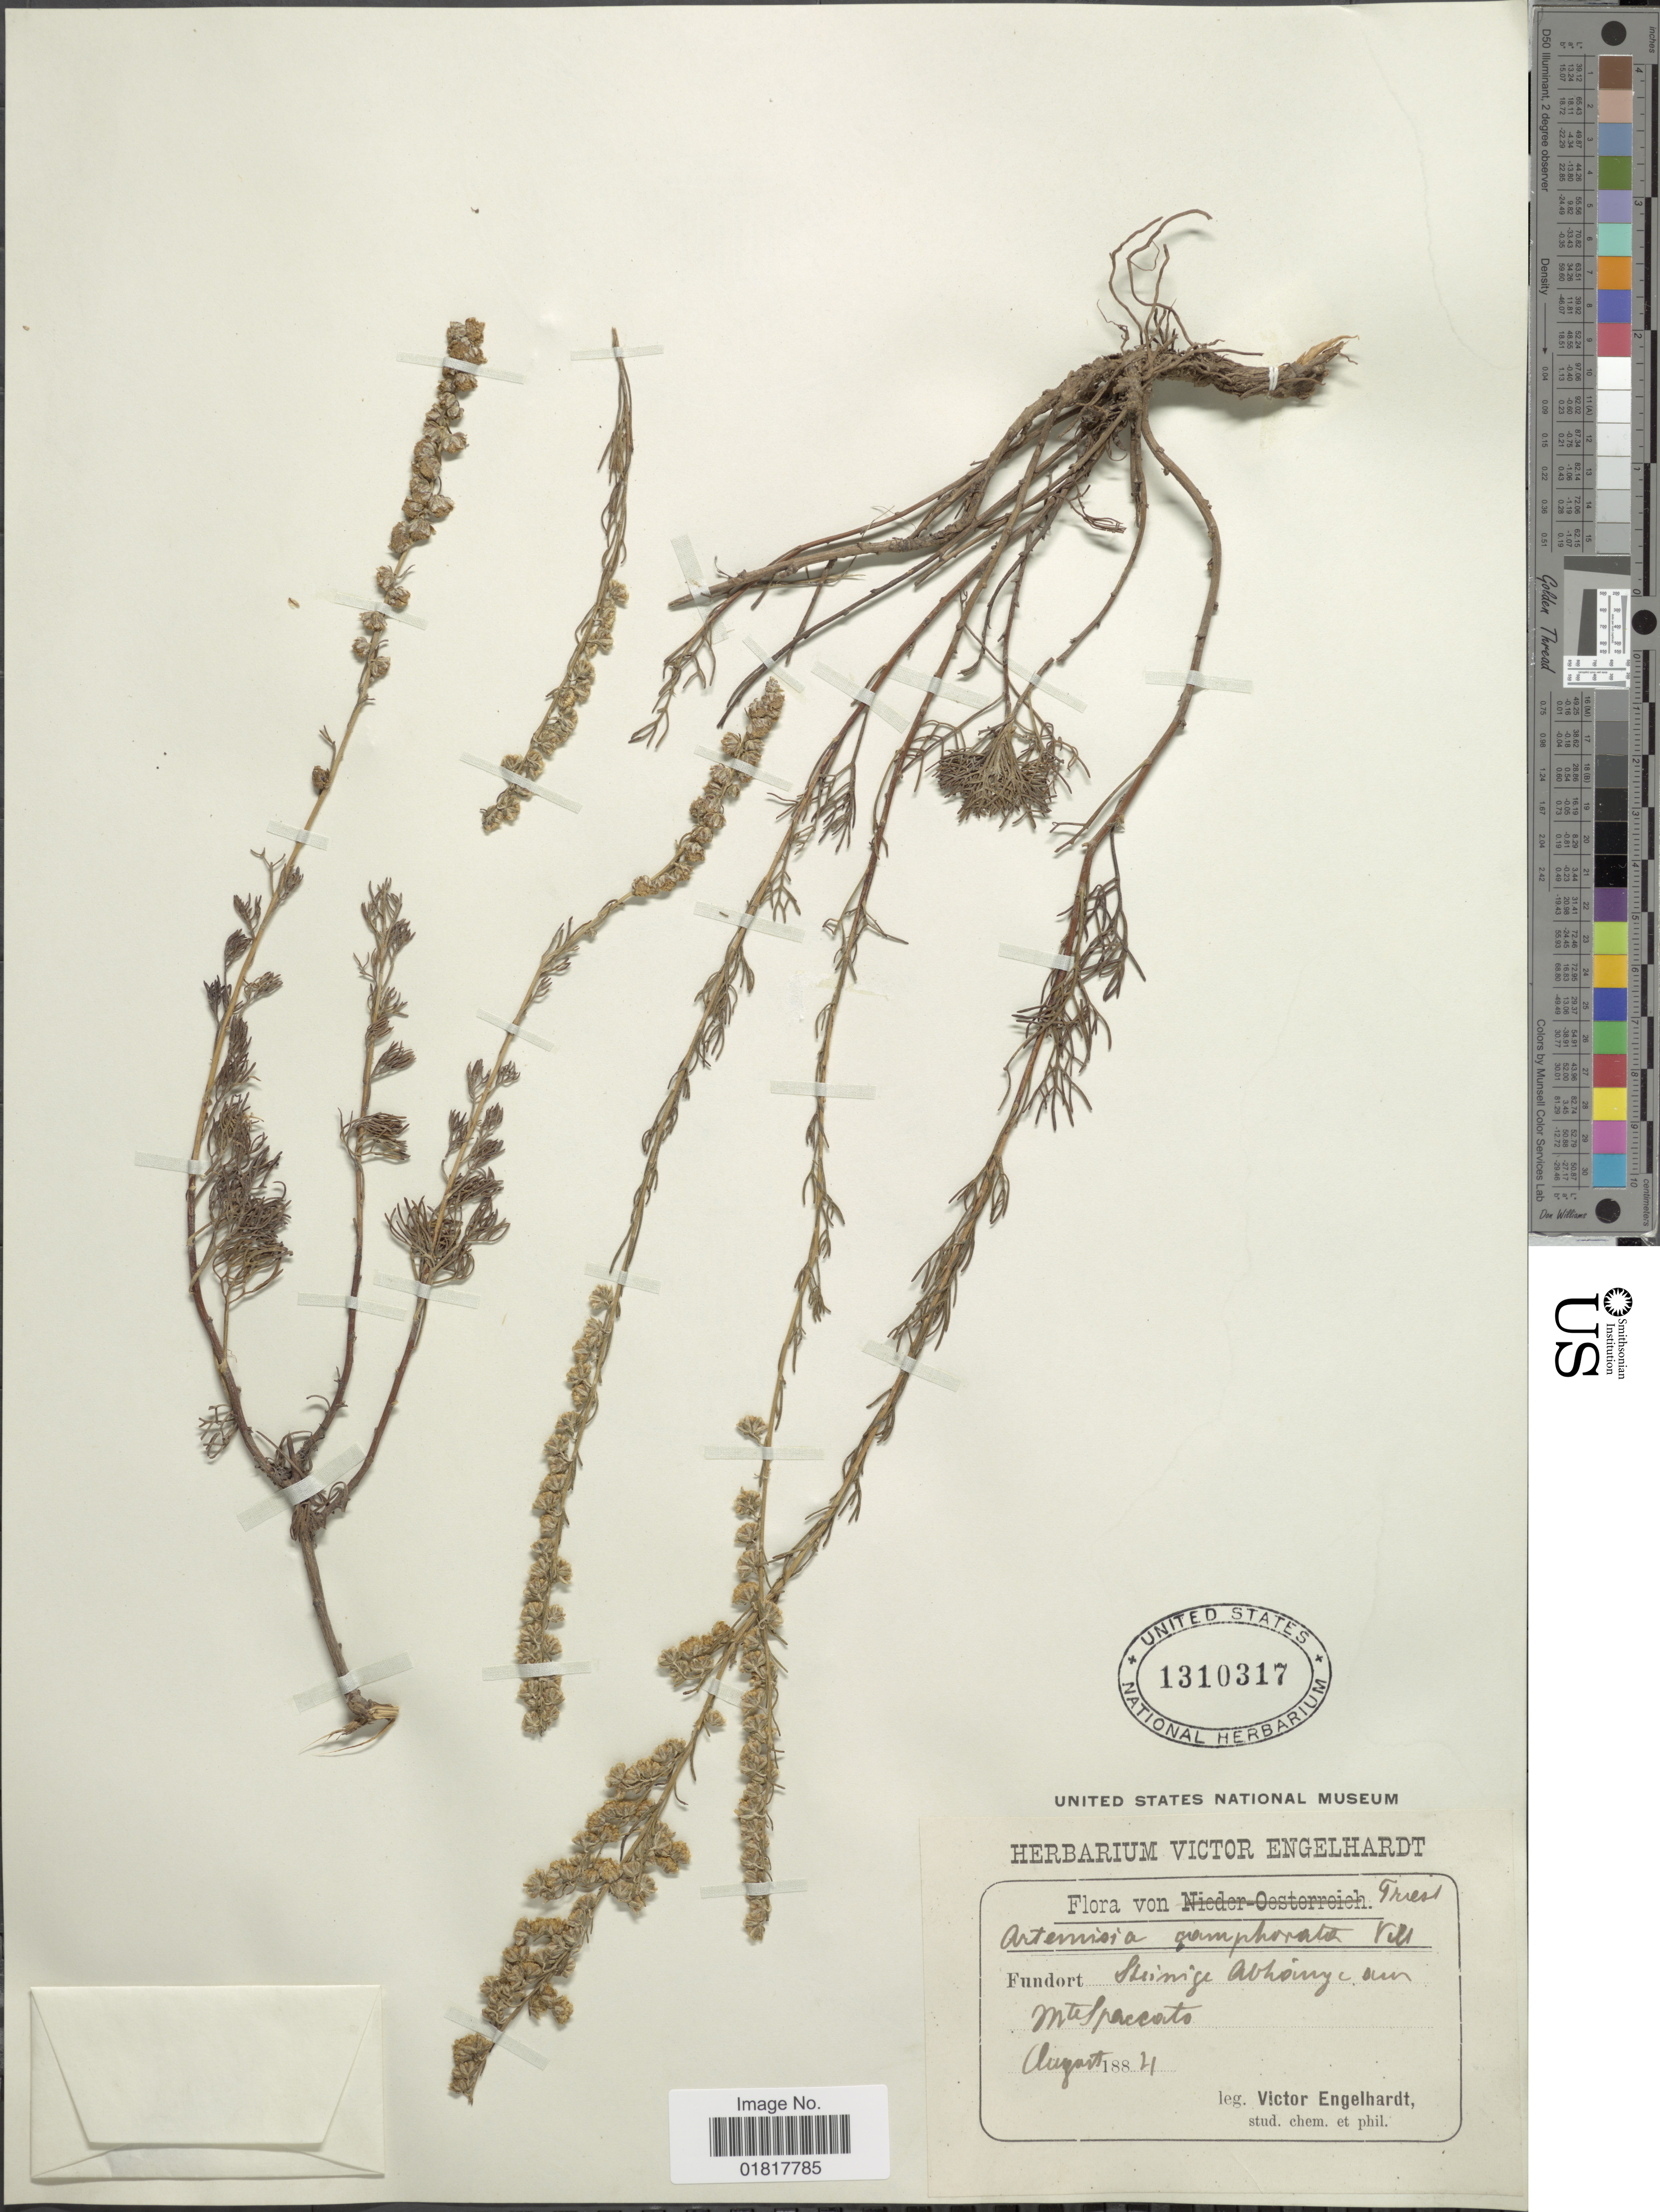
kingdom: Plantae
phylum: Tracheophyta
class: Magnoliopsida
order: Asterales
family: Asteraceae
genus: Artemisia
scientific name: Artemisia camphorata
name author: Vill.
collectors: V. Engelhardt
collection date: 1884-08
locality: Trest, Fundort Skimge Abhoiny sum Mtefpacoto [interpreted]